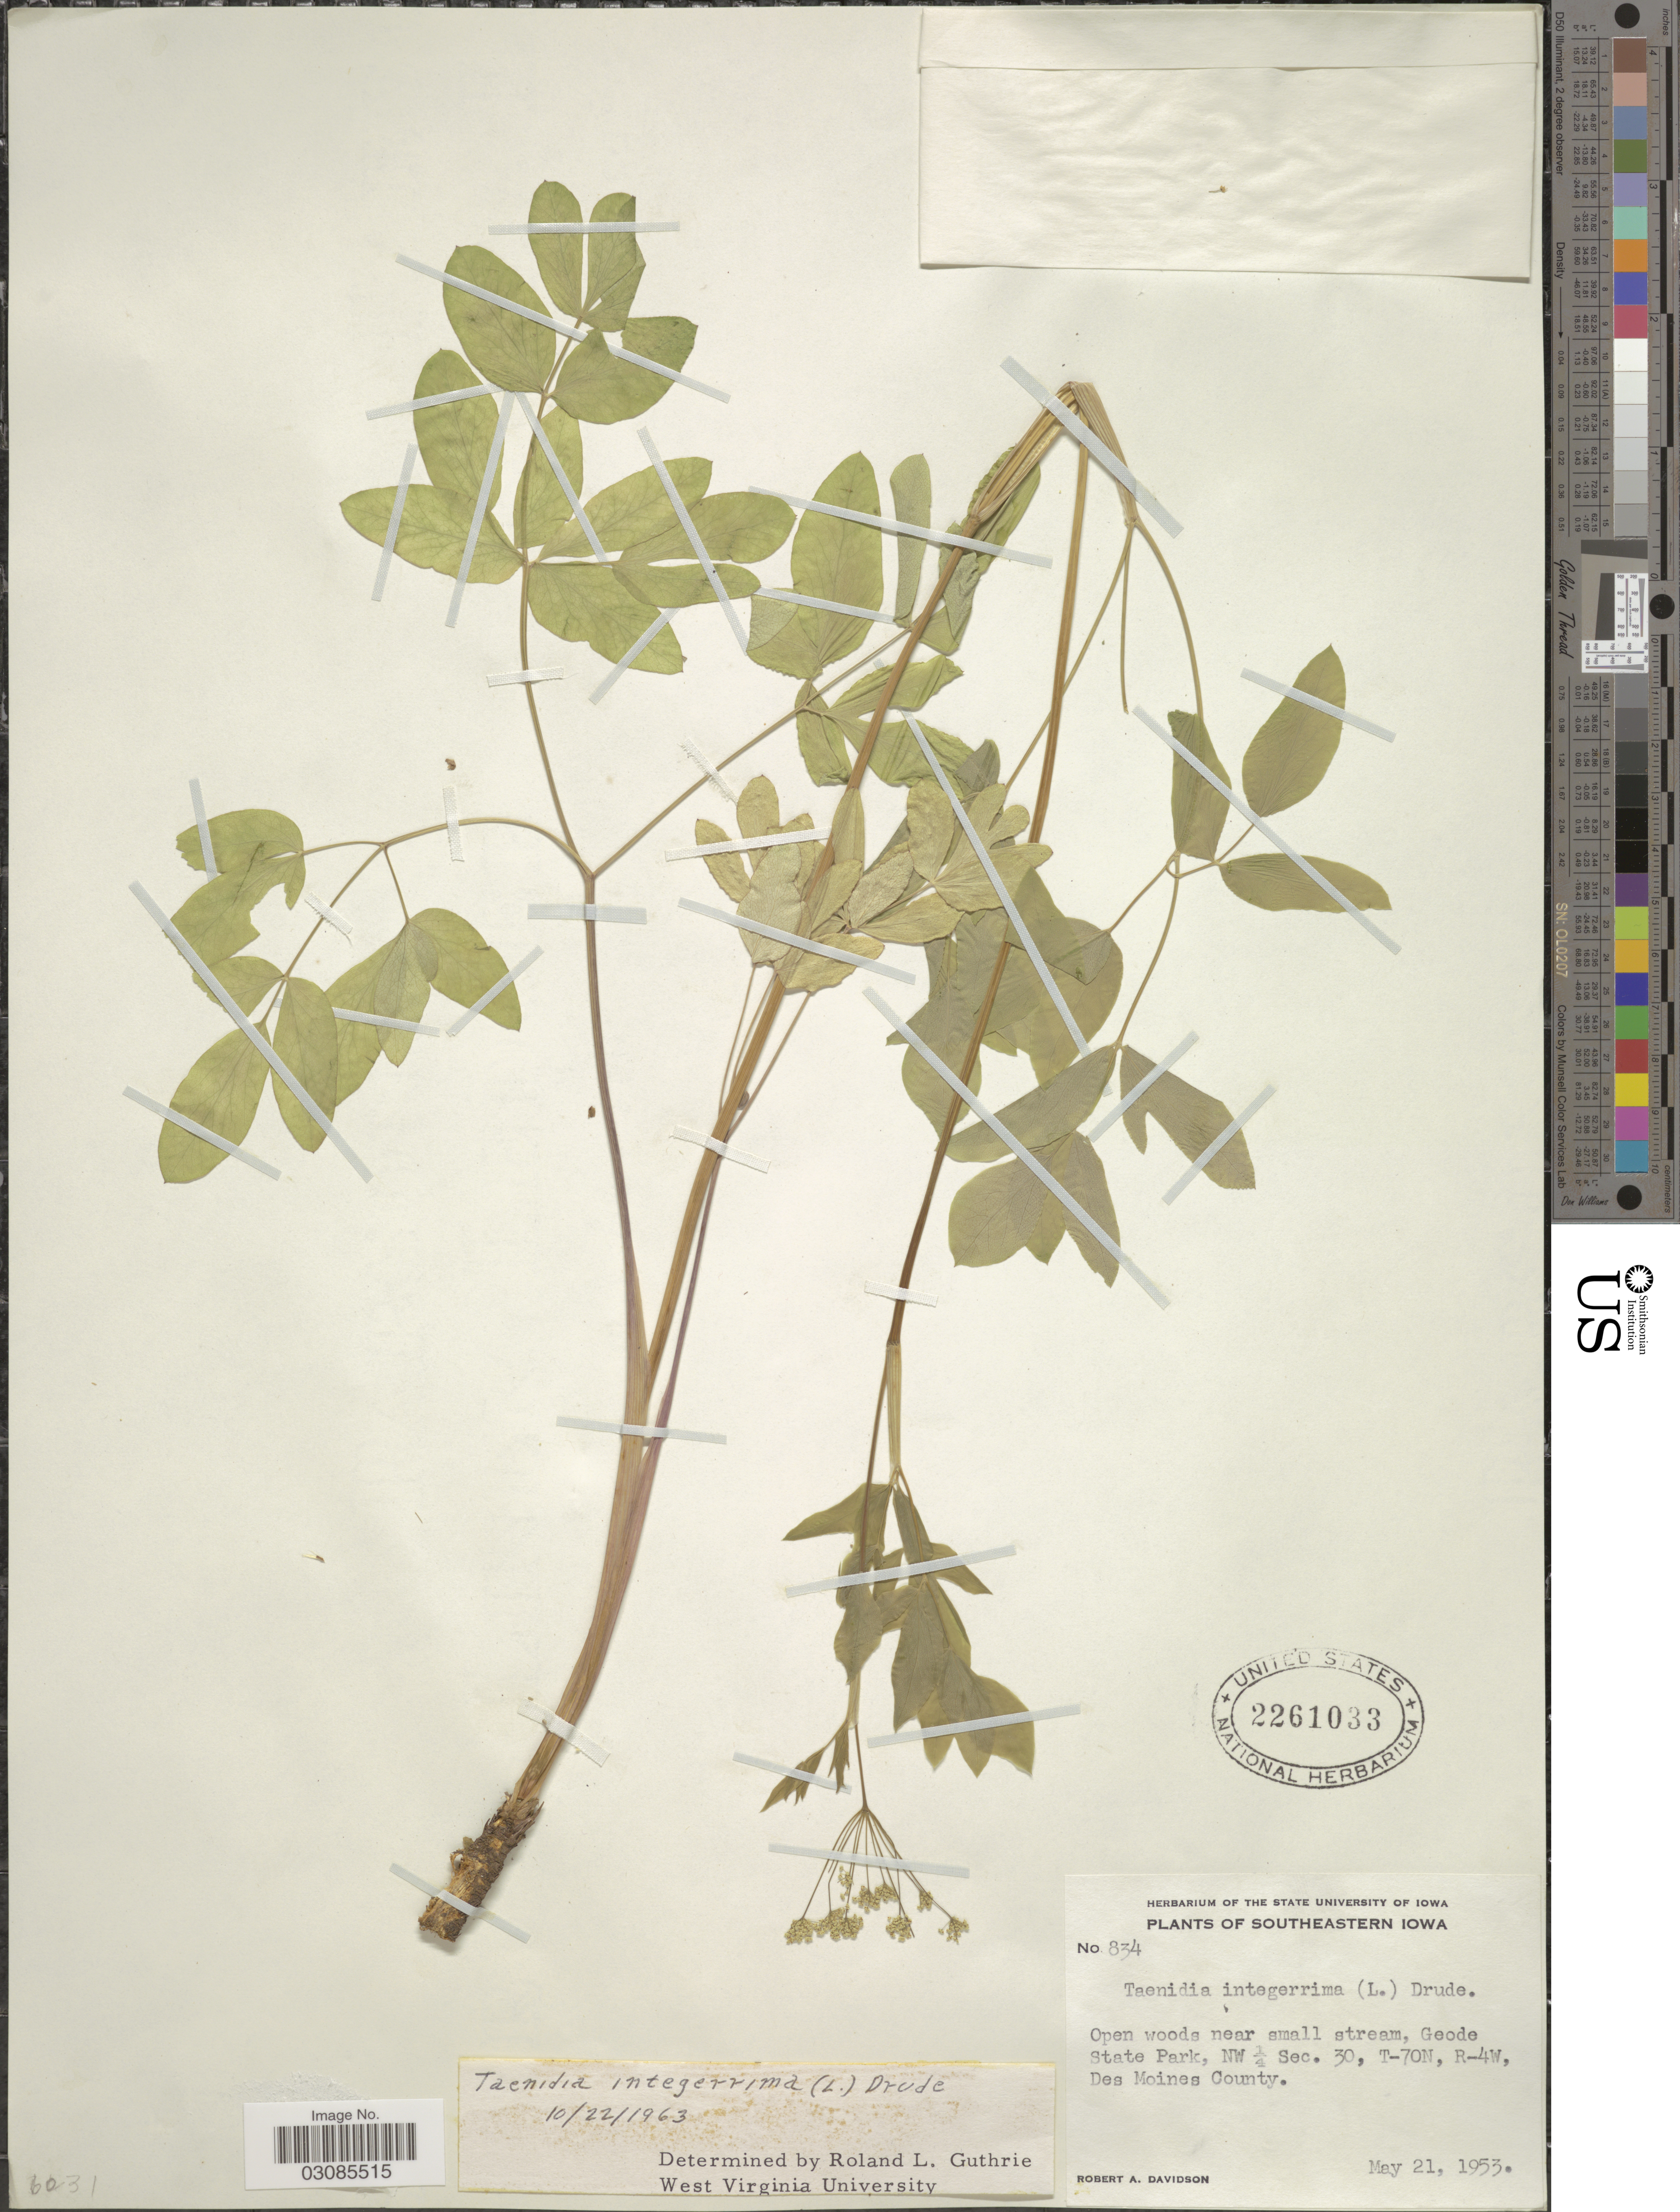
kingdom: Plantae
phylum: Tracheophyta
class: Magnoliopsida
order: Apiales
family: Apiaceae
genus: Taenidia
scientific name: Taenidia integerrima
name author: (L.) Drude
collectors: R. A. Davidson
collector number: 834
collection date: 1953-05-21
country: United States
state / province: Iowa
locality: Southeastern Iowa. Geode State Park, NW 1/4 Sec. 30, T-70N, R-4W, Des Moines County.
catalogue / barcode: US 2261033